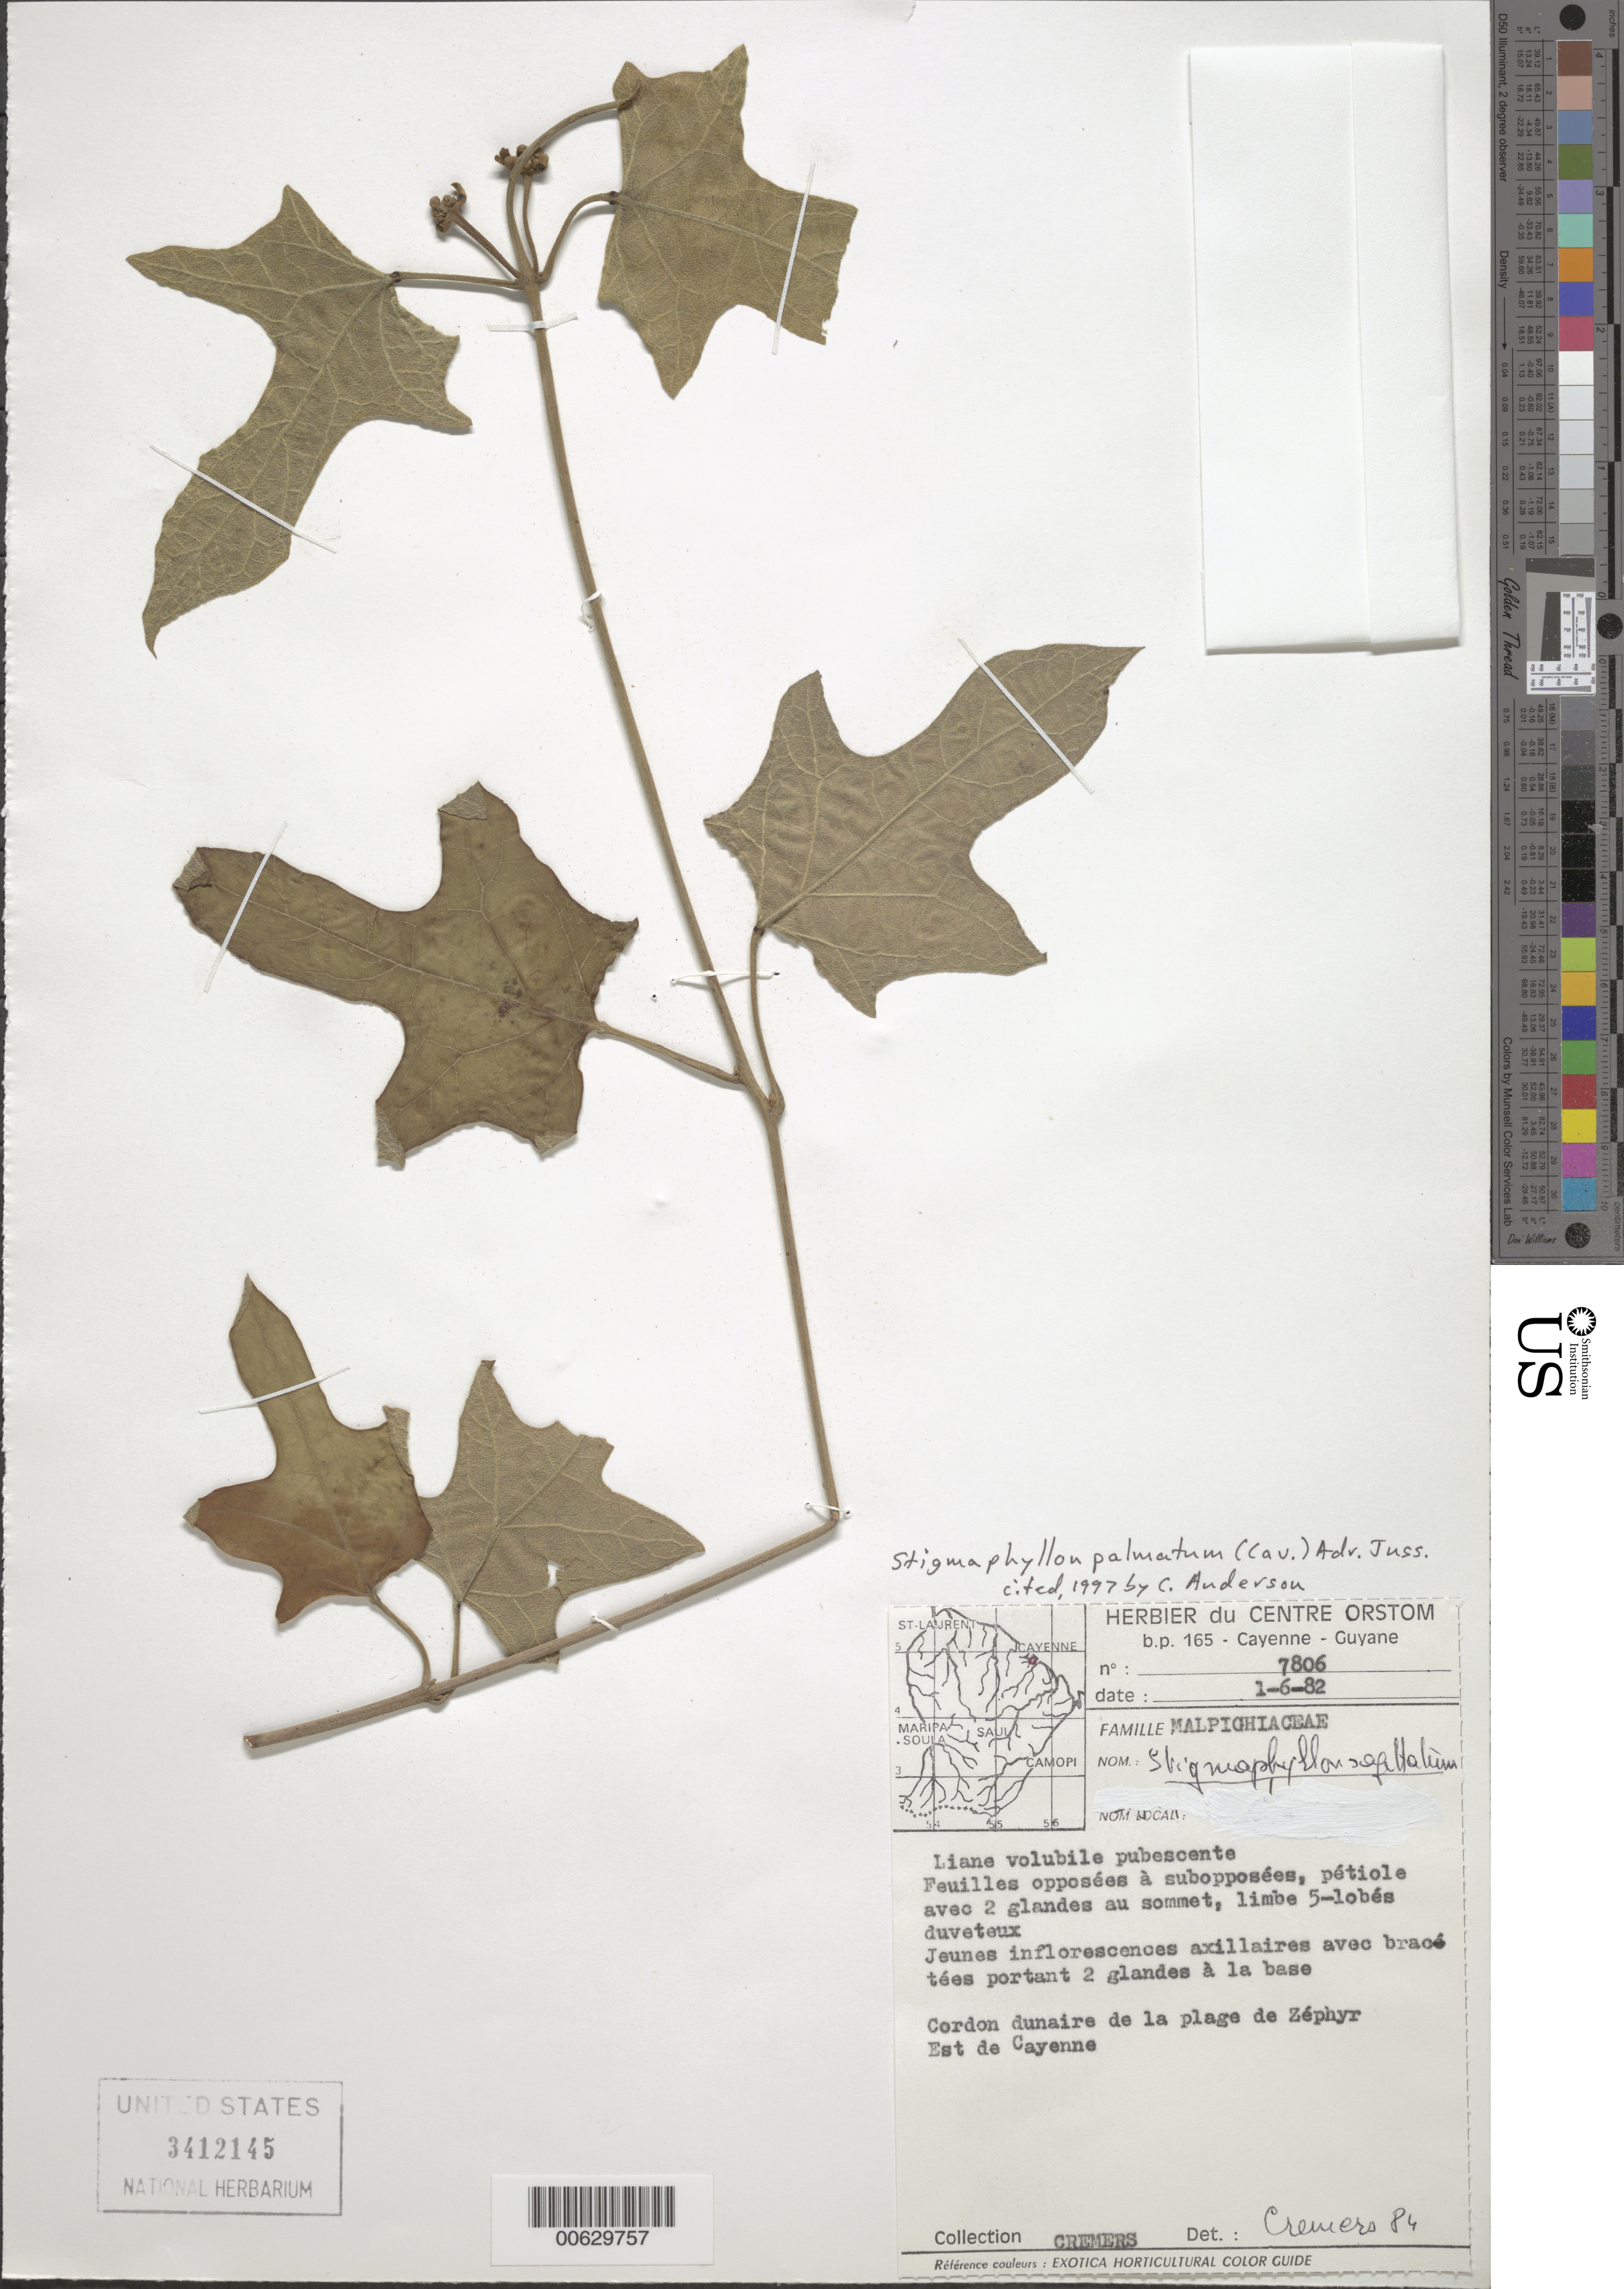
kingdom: Plantae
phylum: Tracheophyta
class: Magnoliopsida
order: Malpighiales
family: Malpighiaceae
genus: Stigmaphyllon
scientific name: Stigmaphyllon palmatum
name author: (Cav.) A. Juss.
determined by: Anderson, C.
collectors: G. Cremers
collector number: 7806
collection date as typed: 1-Jun-82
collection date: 1982-06-01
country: French Guiana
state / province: Cayenne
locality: Cayenne, E, plage de Zéphyr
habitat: Cordon dunaire de la plage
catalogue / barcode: US 3412145